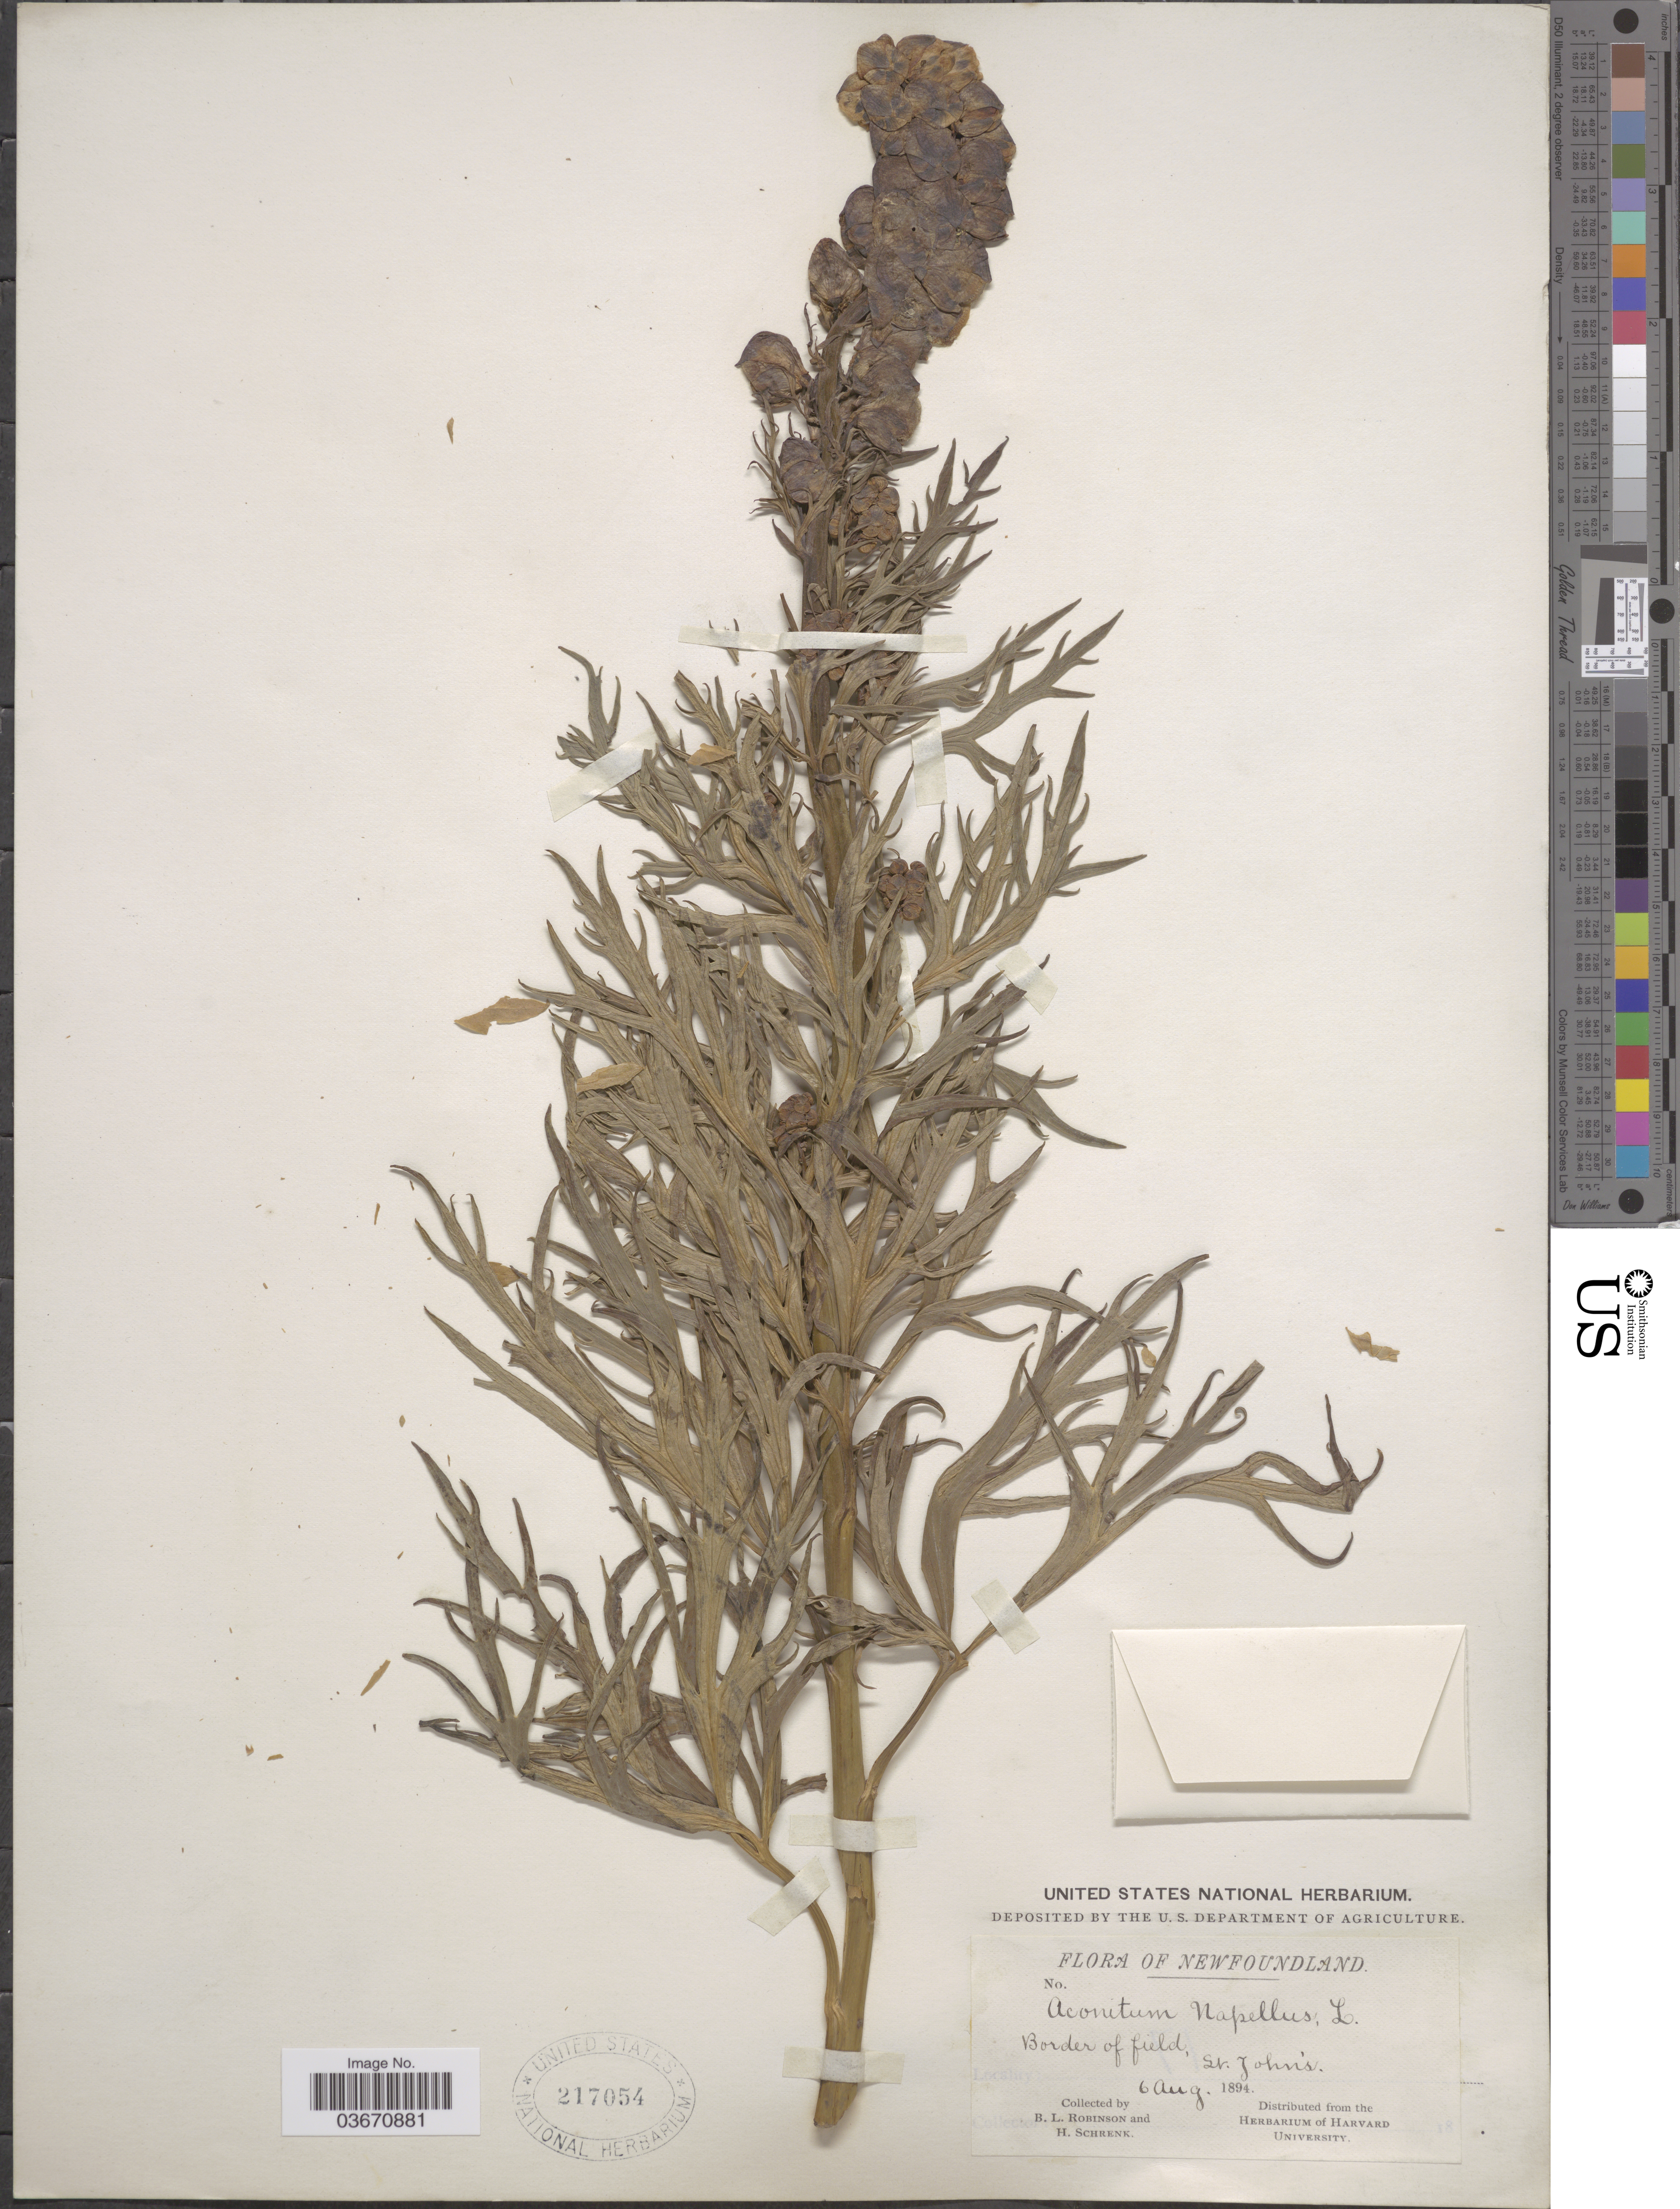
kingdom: Plantae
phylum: Tracheophyta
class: Magnoliopsida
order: Ranunculales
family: Ranunculaceae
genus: Aconitum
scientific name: Aconitum napellus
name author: L.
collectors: B. L. Robinson & H. Schrenk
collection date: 1894-08-06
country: Canada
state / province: Newfoundland and Labrador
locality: St. John's.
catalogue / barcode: US 217054